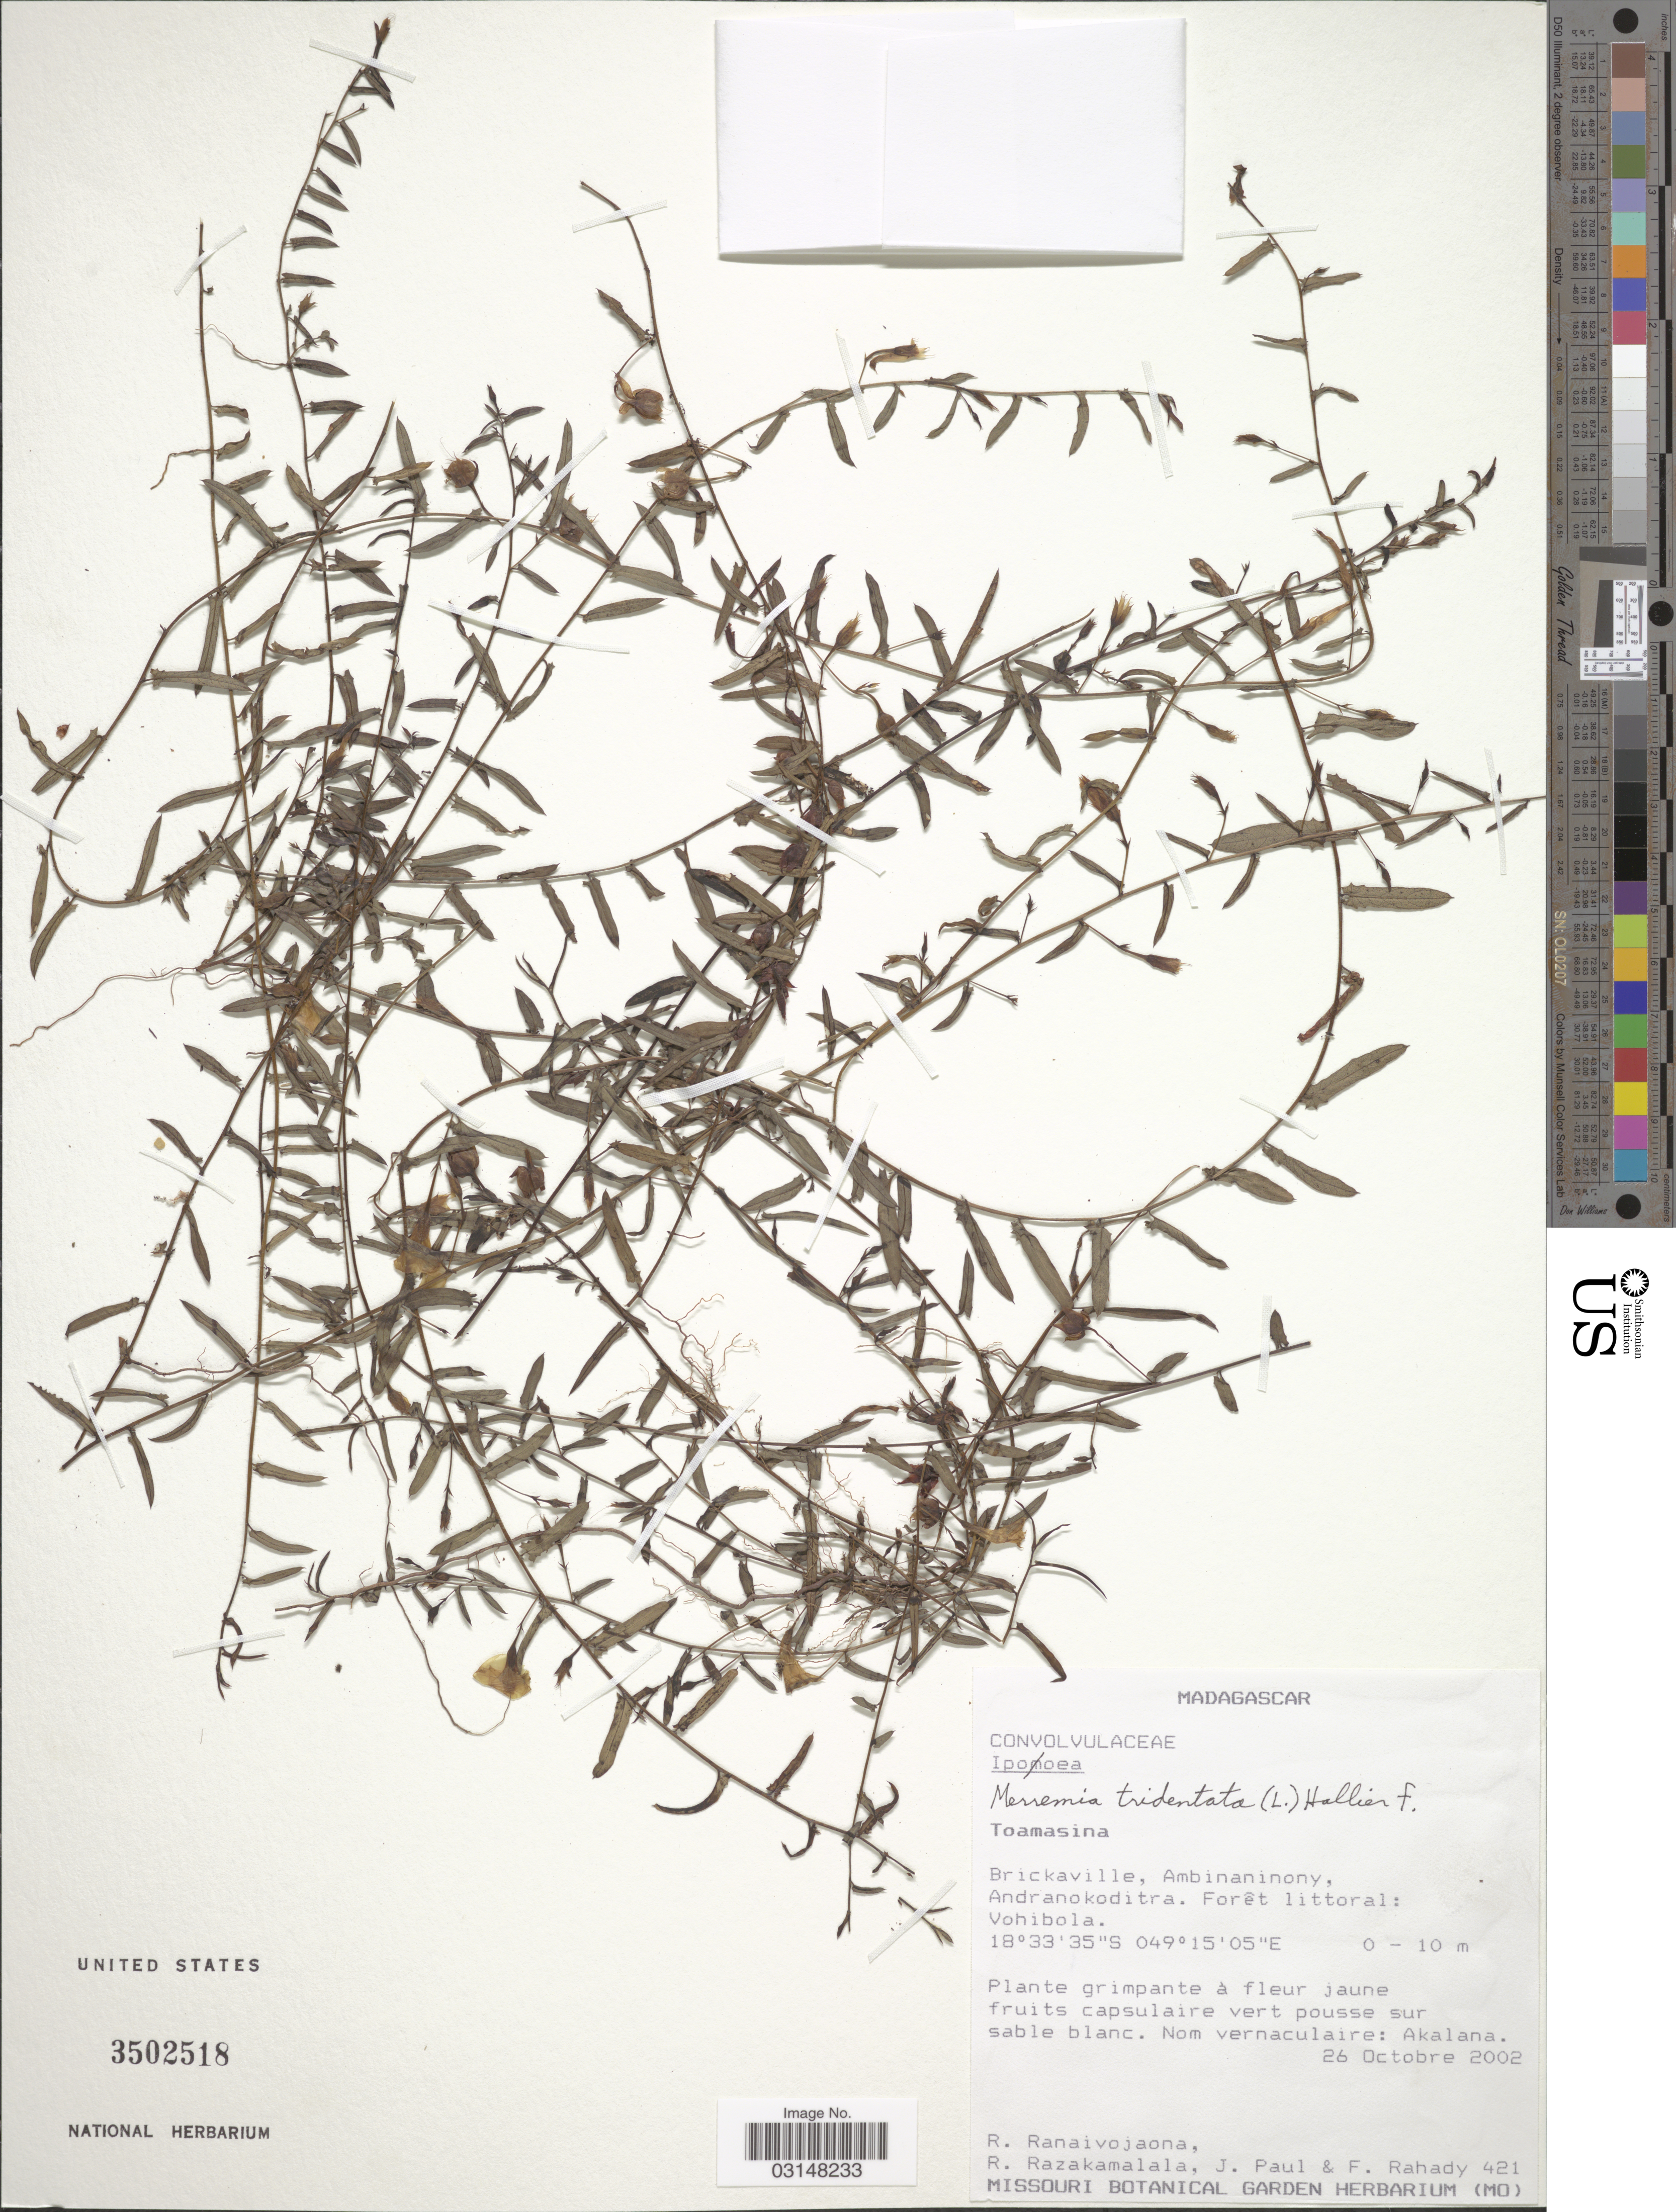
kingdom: Plantae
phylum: Tracheophyta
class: Magnoliopsida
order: Solanales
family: Convolvulaceae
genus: Xenostegia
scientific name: Xenostegia tridentata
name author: (L.) D.F. Austin & Staples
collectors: R. Ranaivojaona, R. Razakamalala, J. Paul & F. Rahady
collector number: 421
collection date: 2002-10-26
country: Madagascar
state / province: Atsinanana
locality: Brickaville, Ambinaninony, Andranokoditra. Forêt littoral: Vohibola.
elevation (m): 0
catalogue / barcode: US 3502518